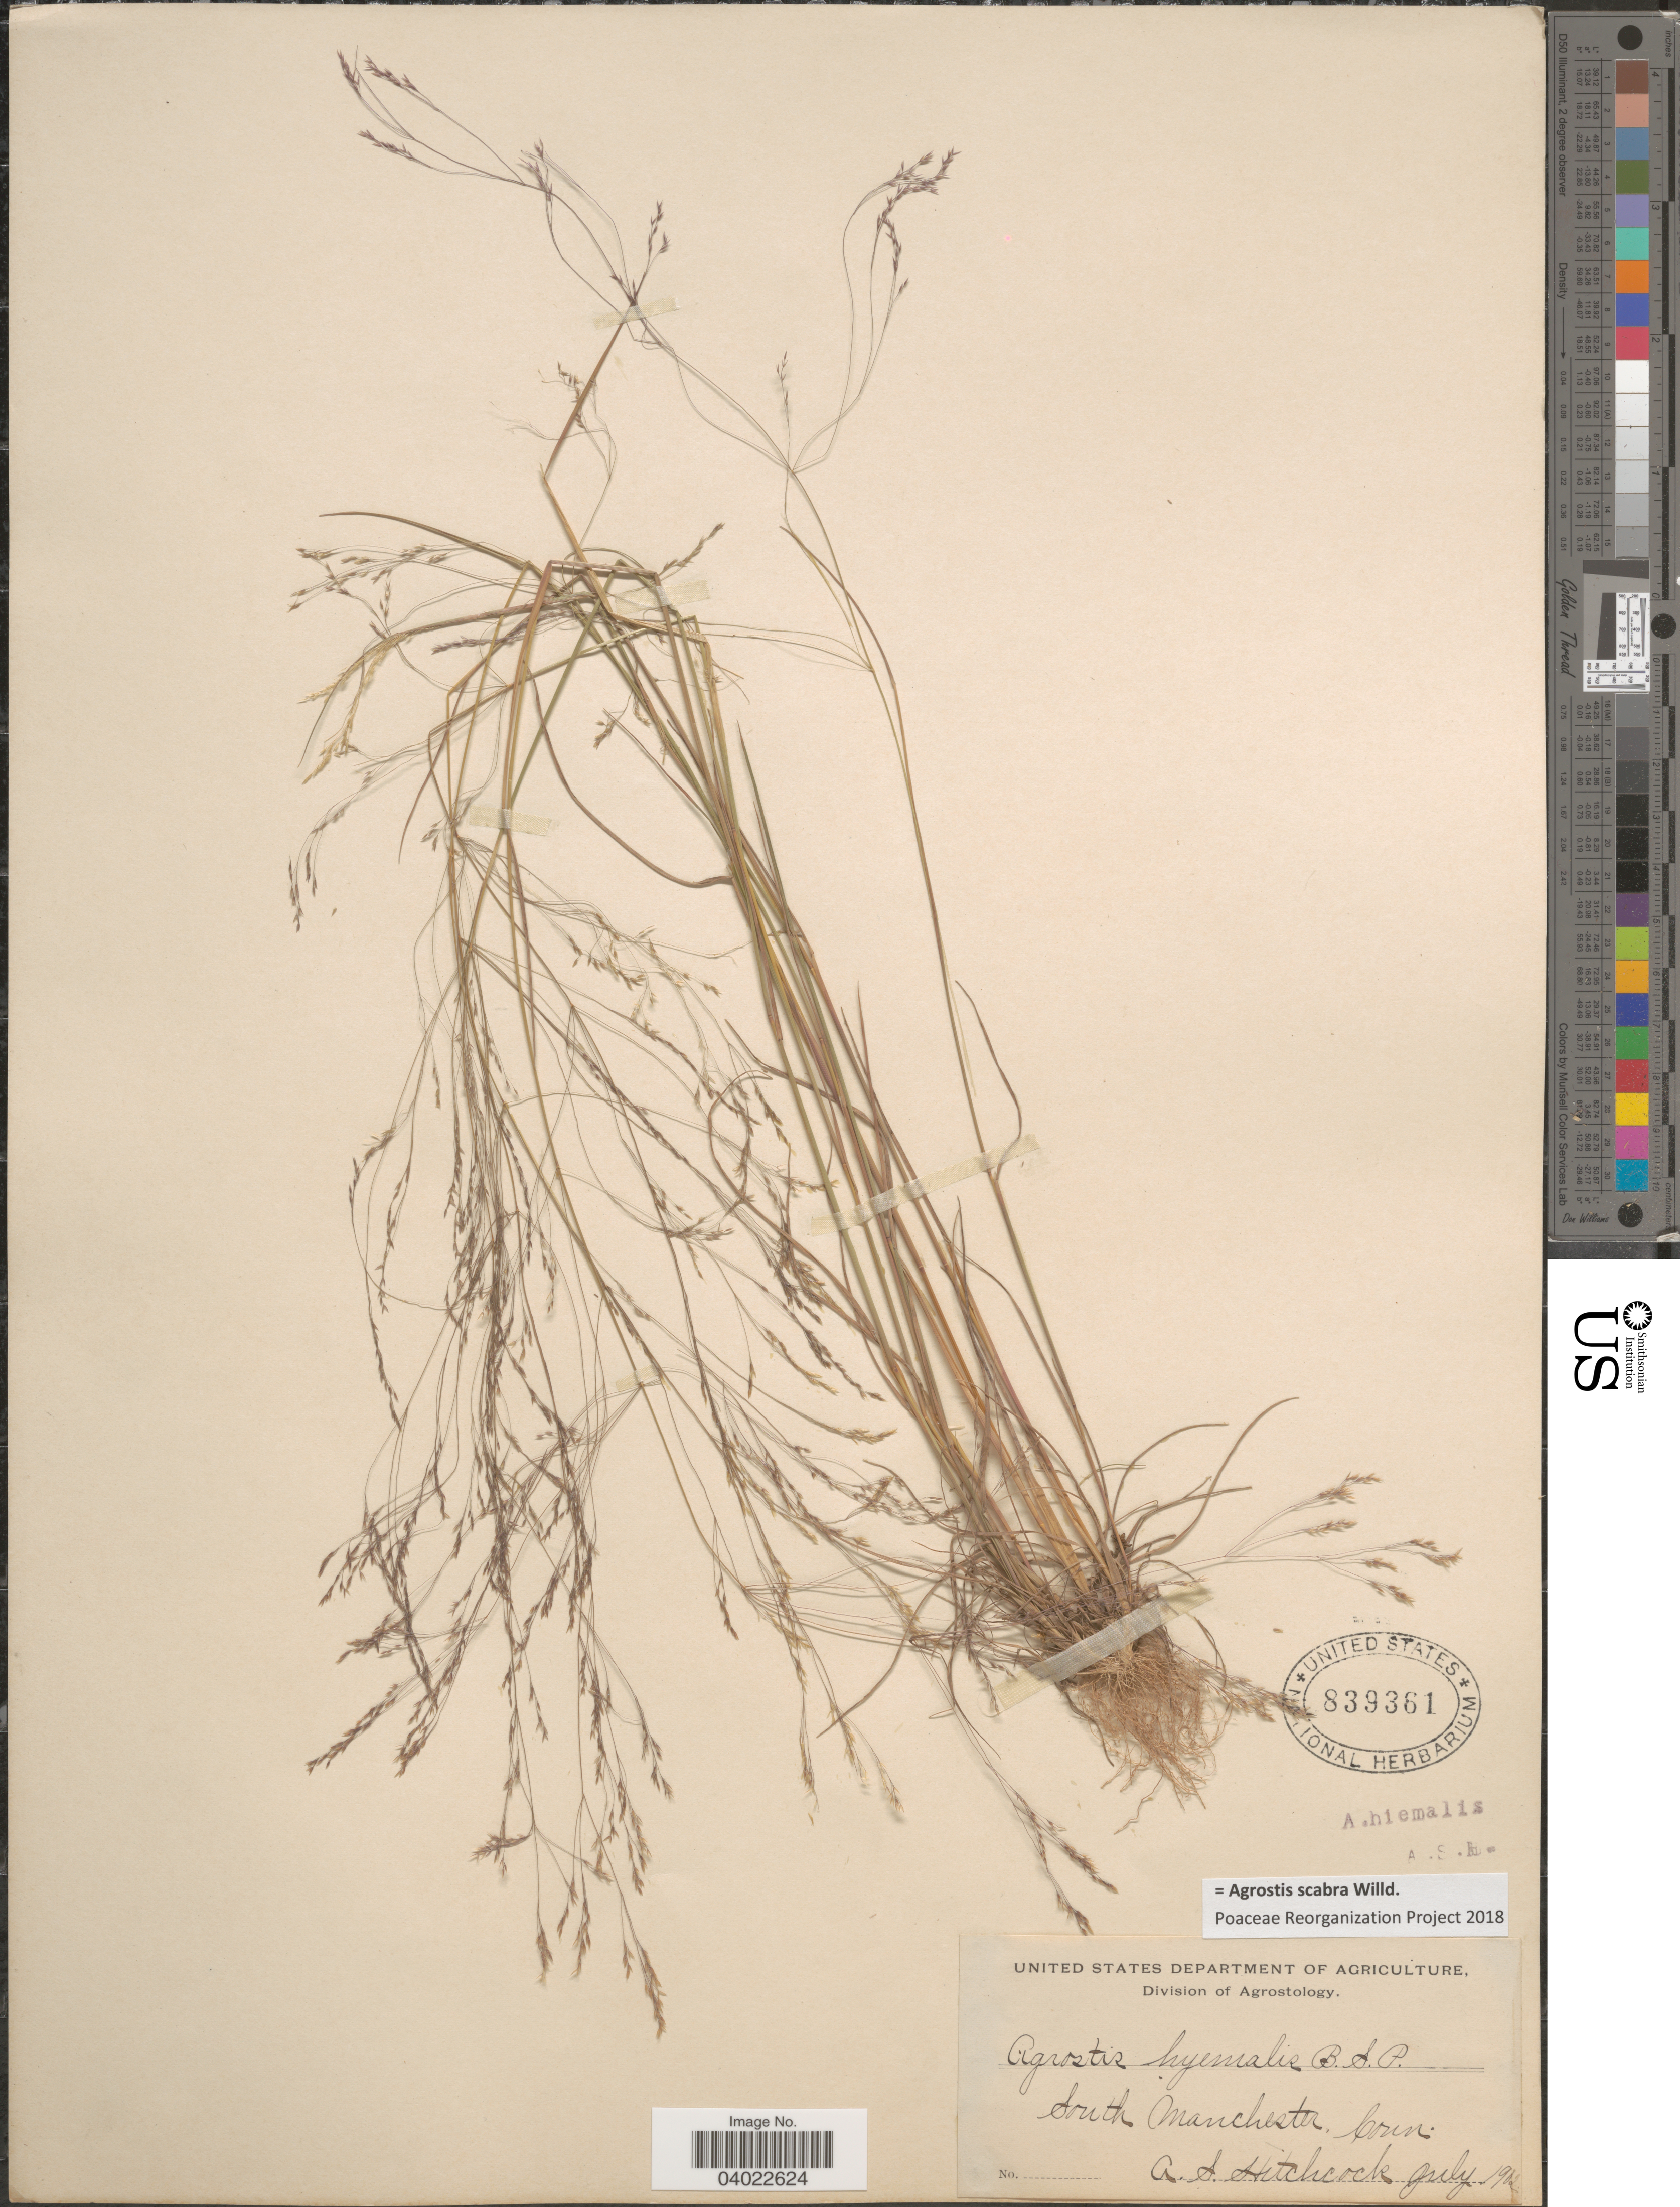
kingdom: Plantae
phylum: Tracheophyta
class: Liliopsida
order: Poales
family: Poaceae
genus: Agrostis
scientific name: Agrostis scabra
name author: Willd.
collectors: A. S. Hitchcock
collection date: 1902-07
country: United States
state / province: Connecticut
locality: South Manchester.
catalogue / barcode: US 839361